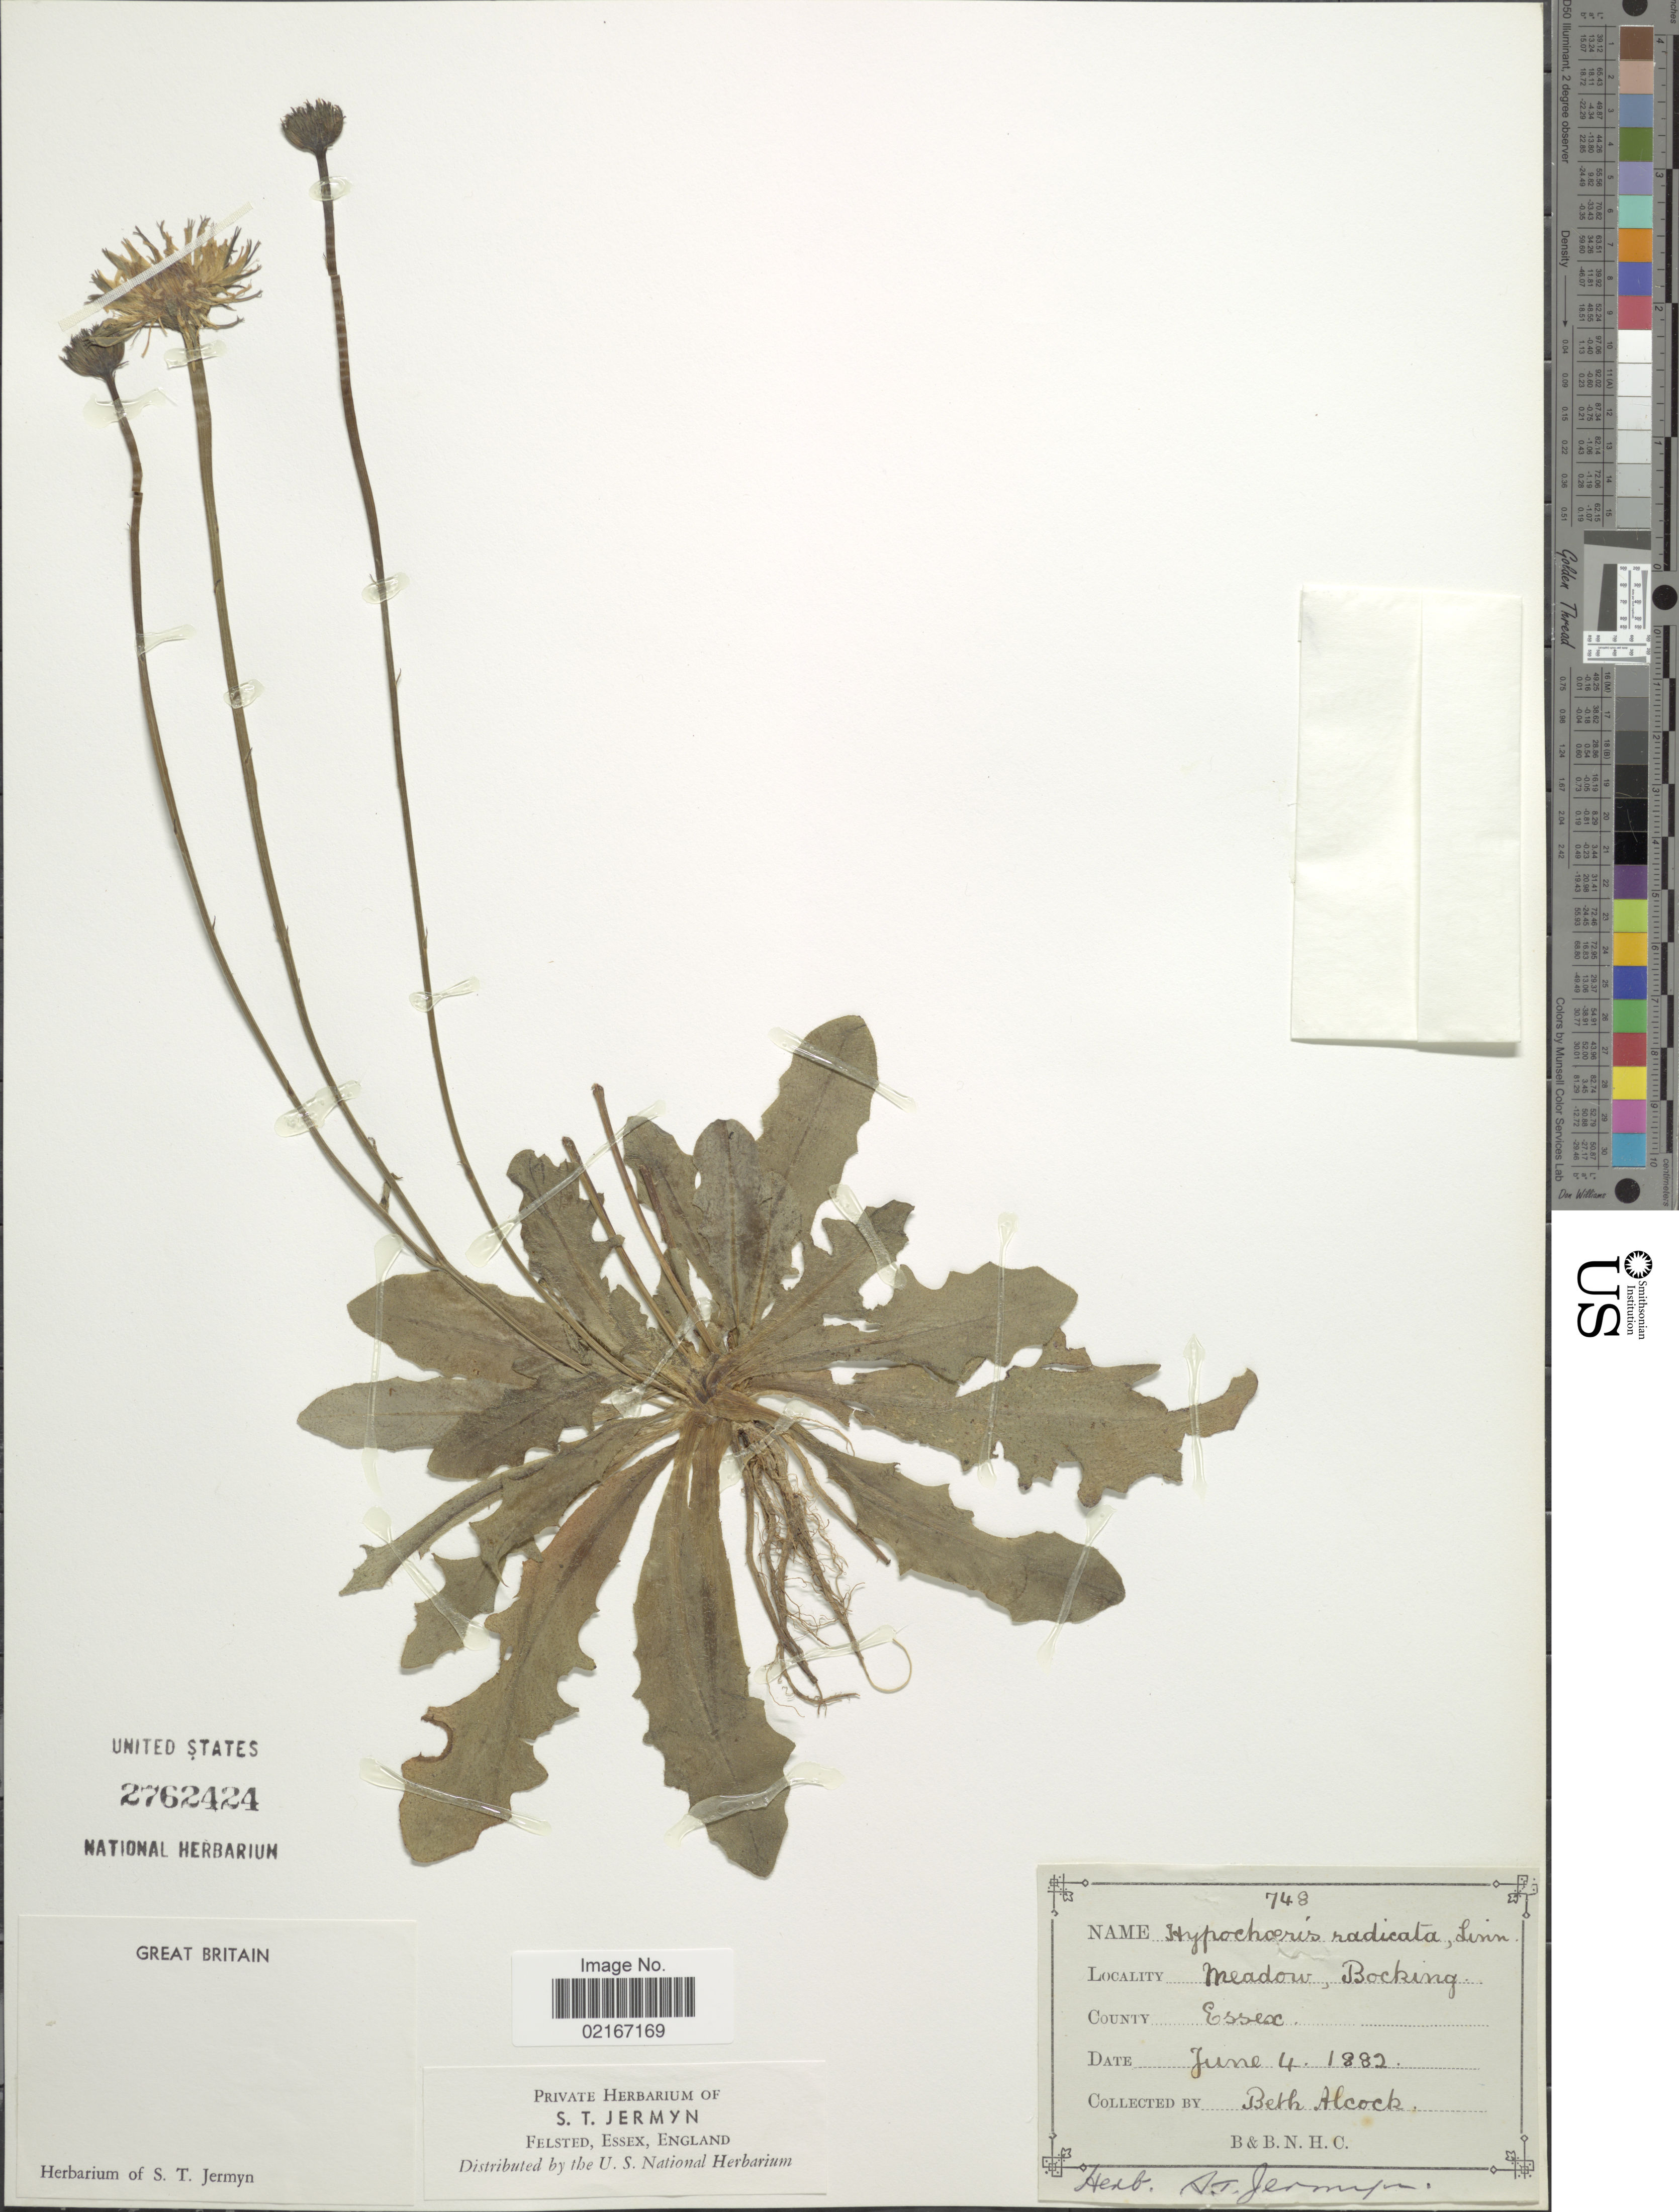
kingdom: Plantae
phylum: Tracheophyta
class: Magnoliopsida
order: Asterales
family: Asteraceae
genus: Hypochaeris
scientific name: Hypochaeris radicata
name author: L.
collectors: B. Alcock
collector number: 748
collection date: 1882-06-04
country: United Kingdom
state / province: England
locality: Meadow, Bocking, Essex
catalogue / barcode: US 2762424